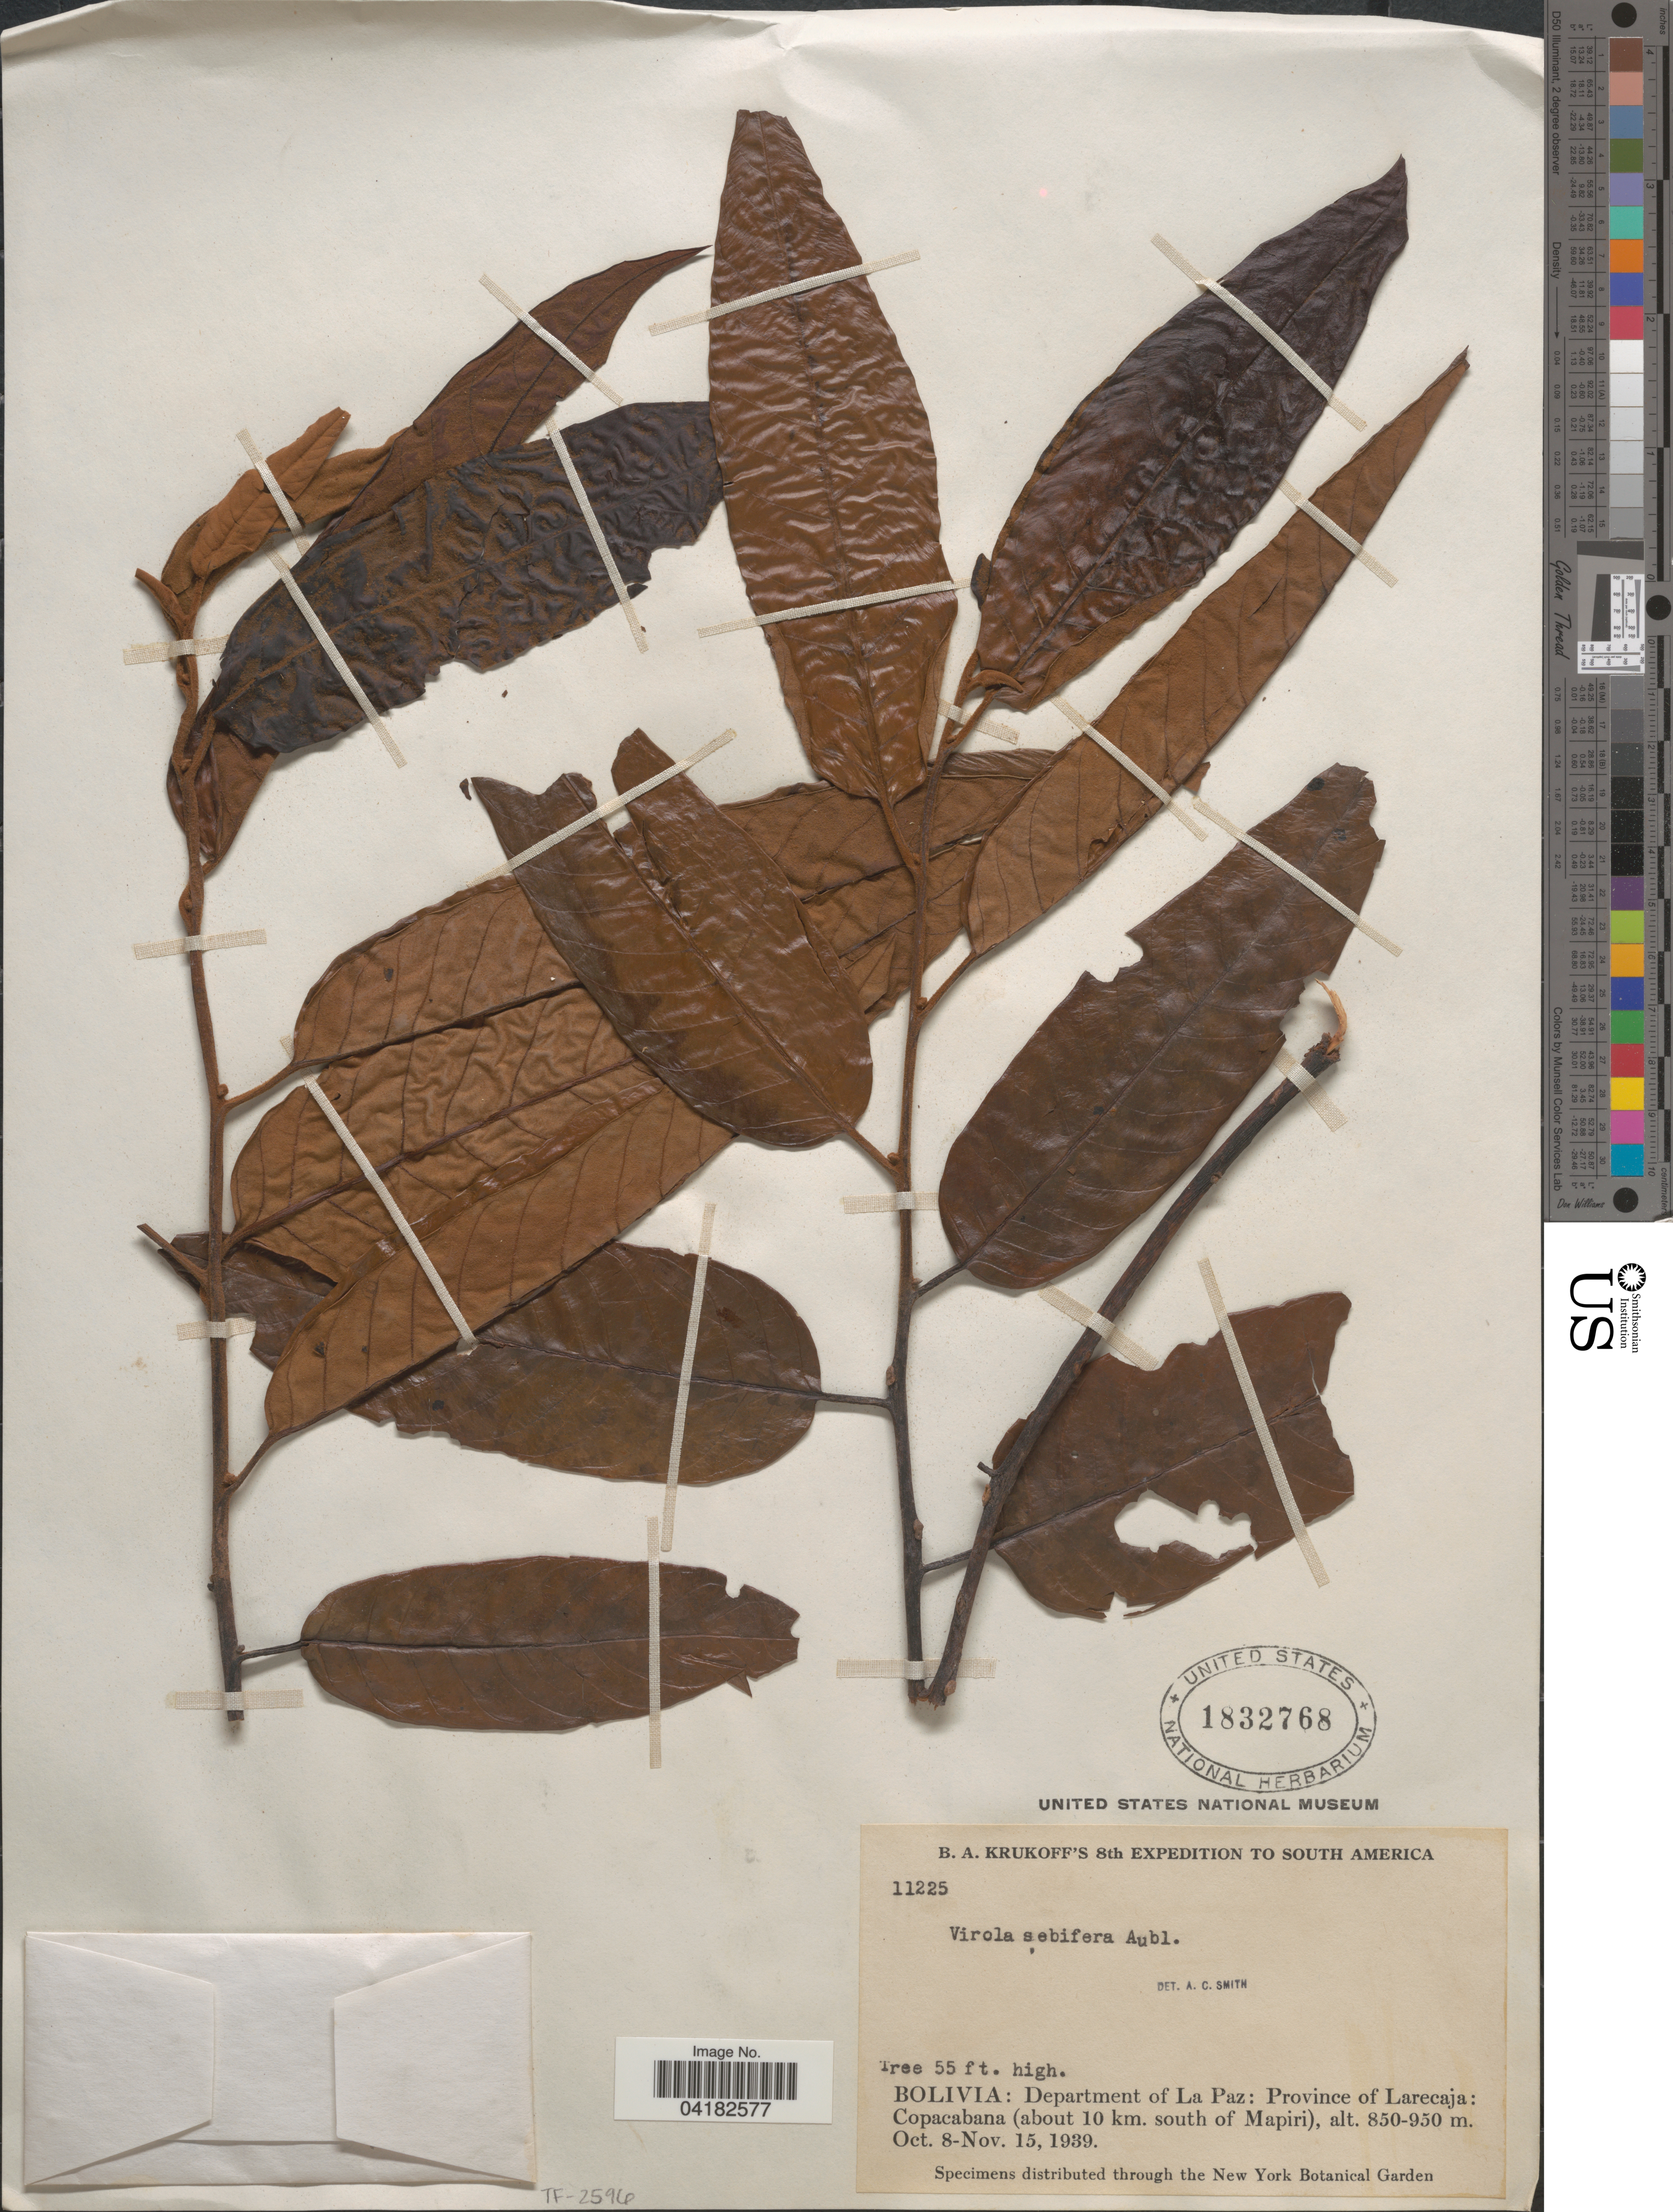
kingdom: Plantae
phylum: Tracheophyta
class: Magnoliopsida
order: Magnoliales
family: Myristicaceae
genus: Virola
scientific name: Virola sebifera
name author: Aubl.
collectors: B. A. Krukoff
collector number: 11225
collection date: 1939-10-08/1939-11-15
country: Bolivia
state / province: La Paz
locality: Department of La Paz: Province of Larecaja: Copacabana (about 10 km. south of Mapiri). 8th Expedition to South America.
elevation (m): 850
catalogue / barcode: US 1832768